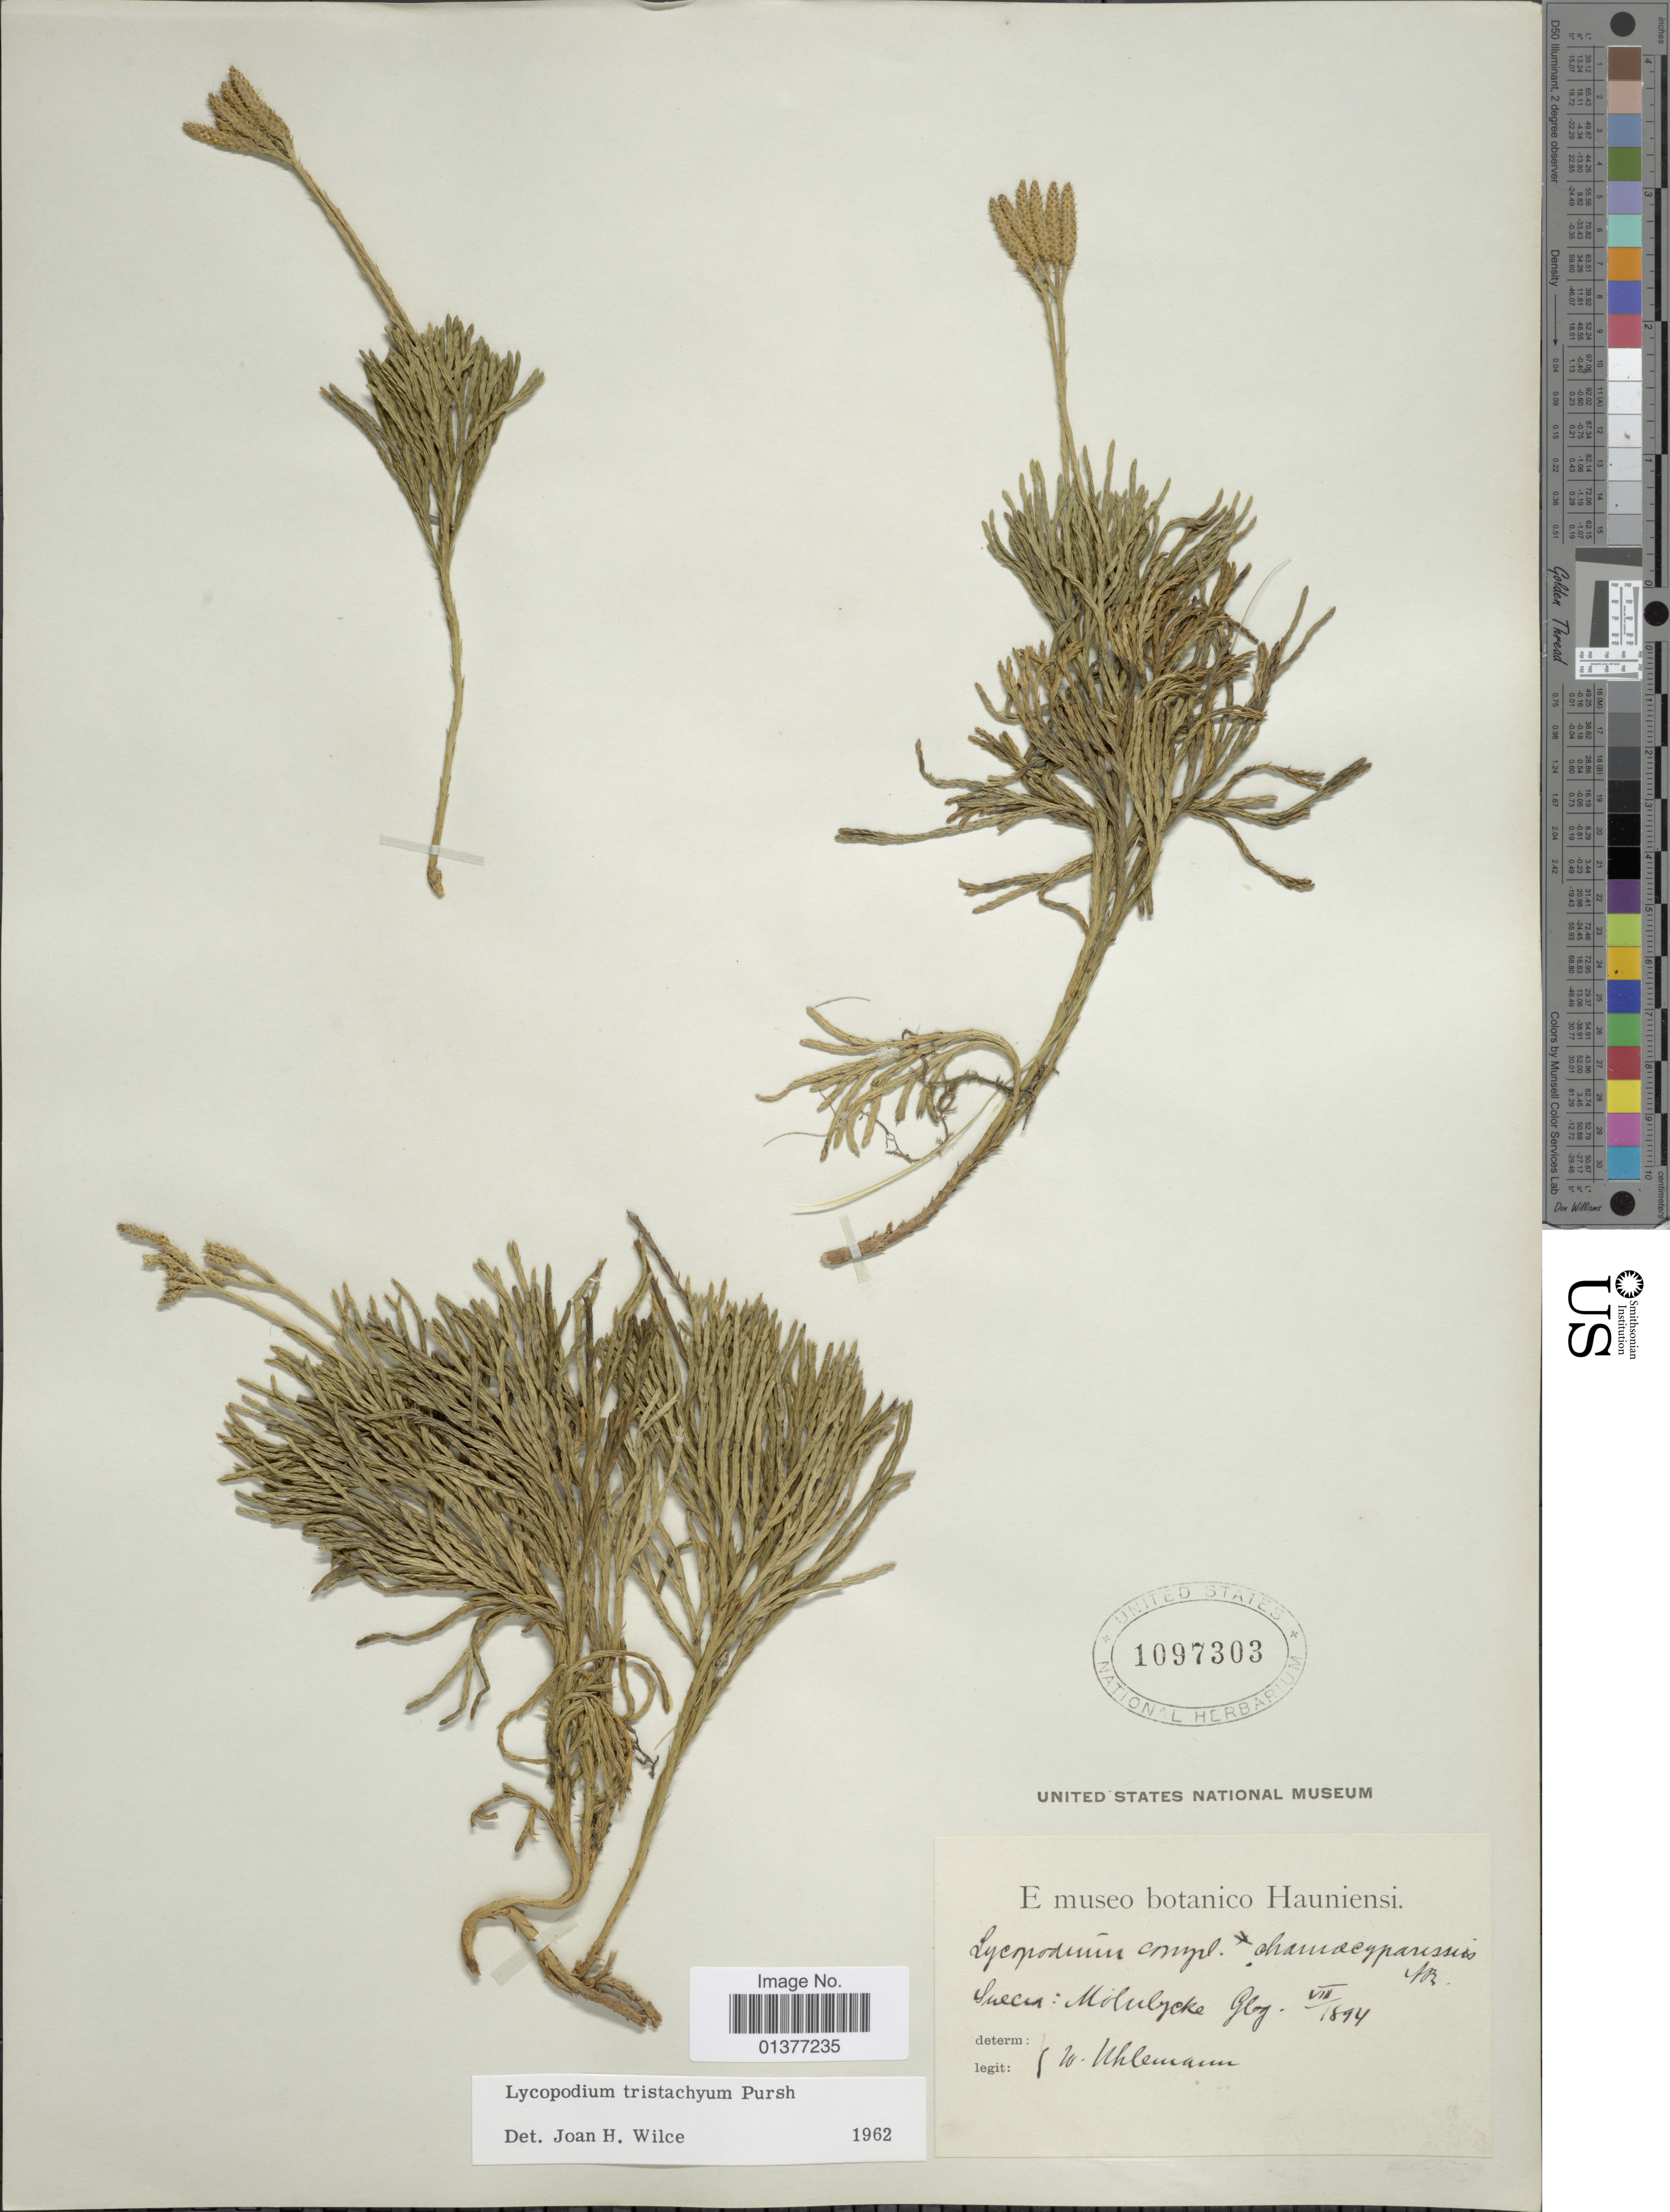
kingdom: Plantae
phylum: Tracheophyta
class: Lycopodiopsida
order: Lycopodiales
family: Lycopodiaceae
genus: Diphasiastrum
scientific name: Diphasiastrum tristachyum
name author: (Pursh) Holub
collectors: W. Uhlemann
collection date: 1894-07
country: Sweden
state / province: Västra Götaland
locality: Göteborg, Mölnlycke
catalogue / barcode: US 1097303